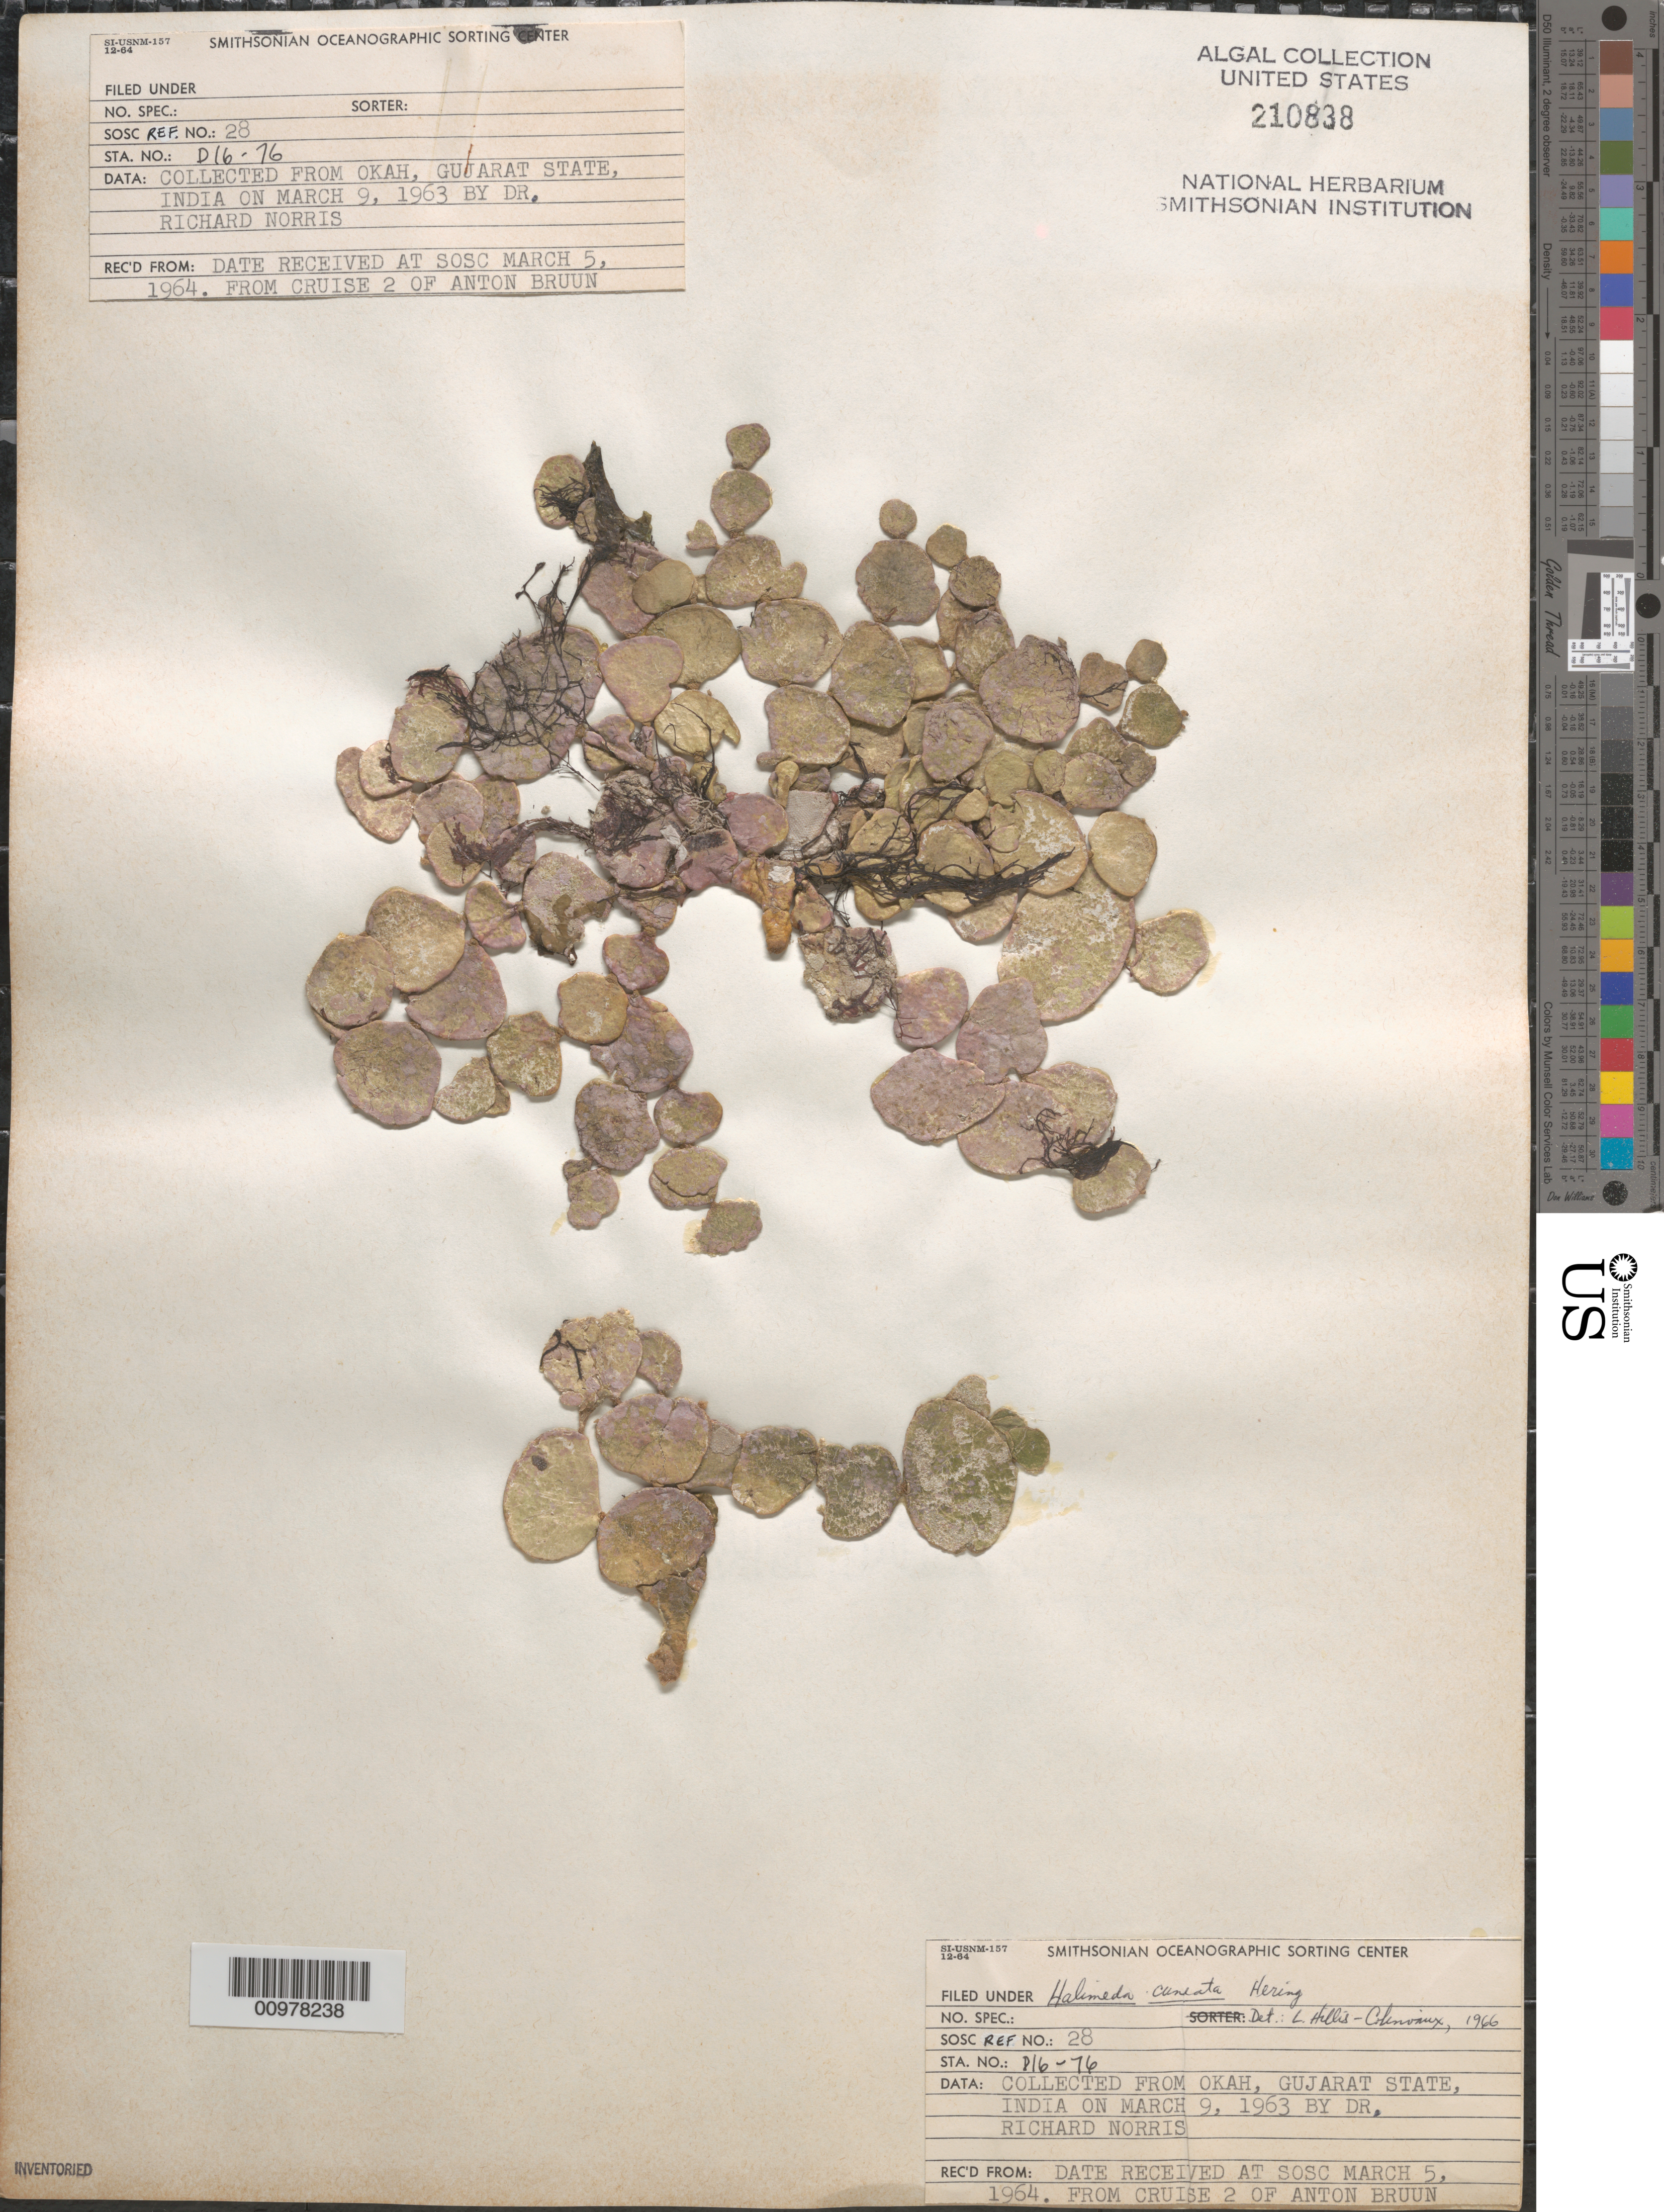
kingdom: Plantae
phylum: Chlorophyta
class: Ulvophyceae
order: Bryopsidales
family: Halimedaceae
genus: Halimeda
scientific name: Halimeda cuneata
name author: Hering in Krauss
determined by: Hillis-Colinvaux, L.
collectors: R. E. Norris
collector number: D16-76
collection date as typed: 09 Mar 1963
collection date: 1963-03-09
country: India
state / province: Gujarat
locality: Okah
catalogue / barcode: US 210838